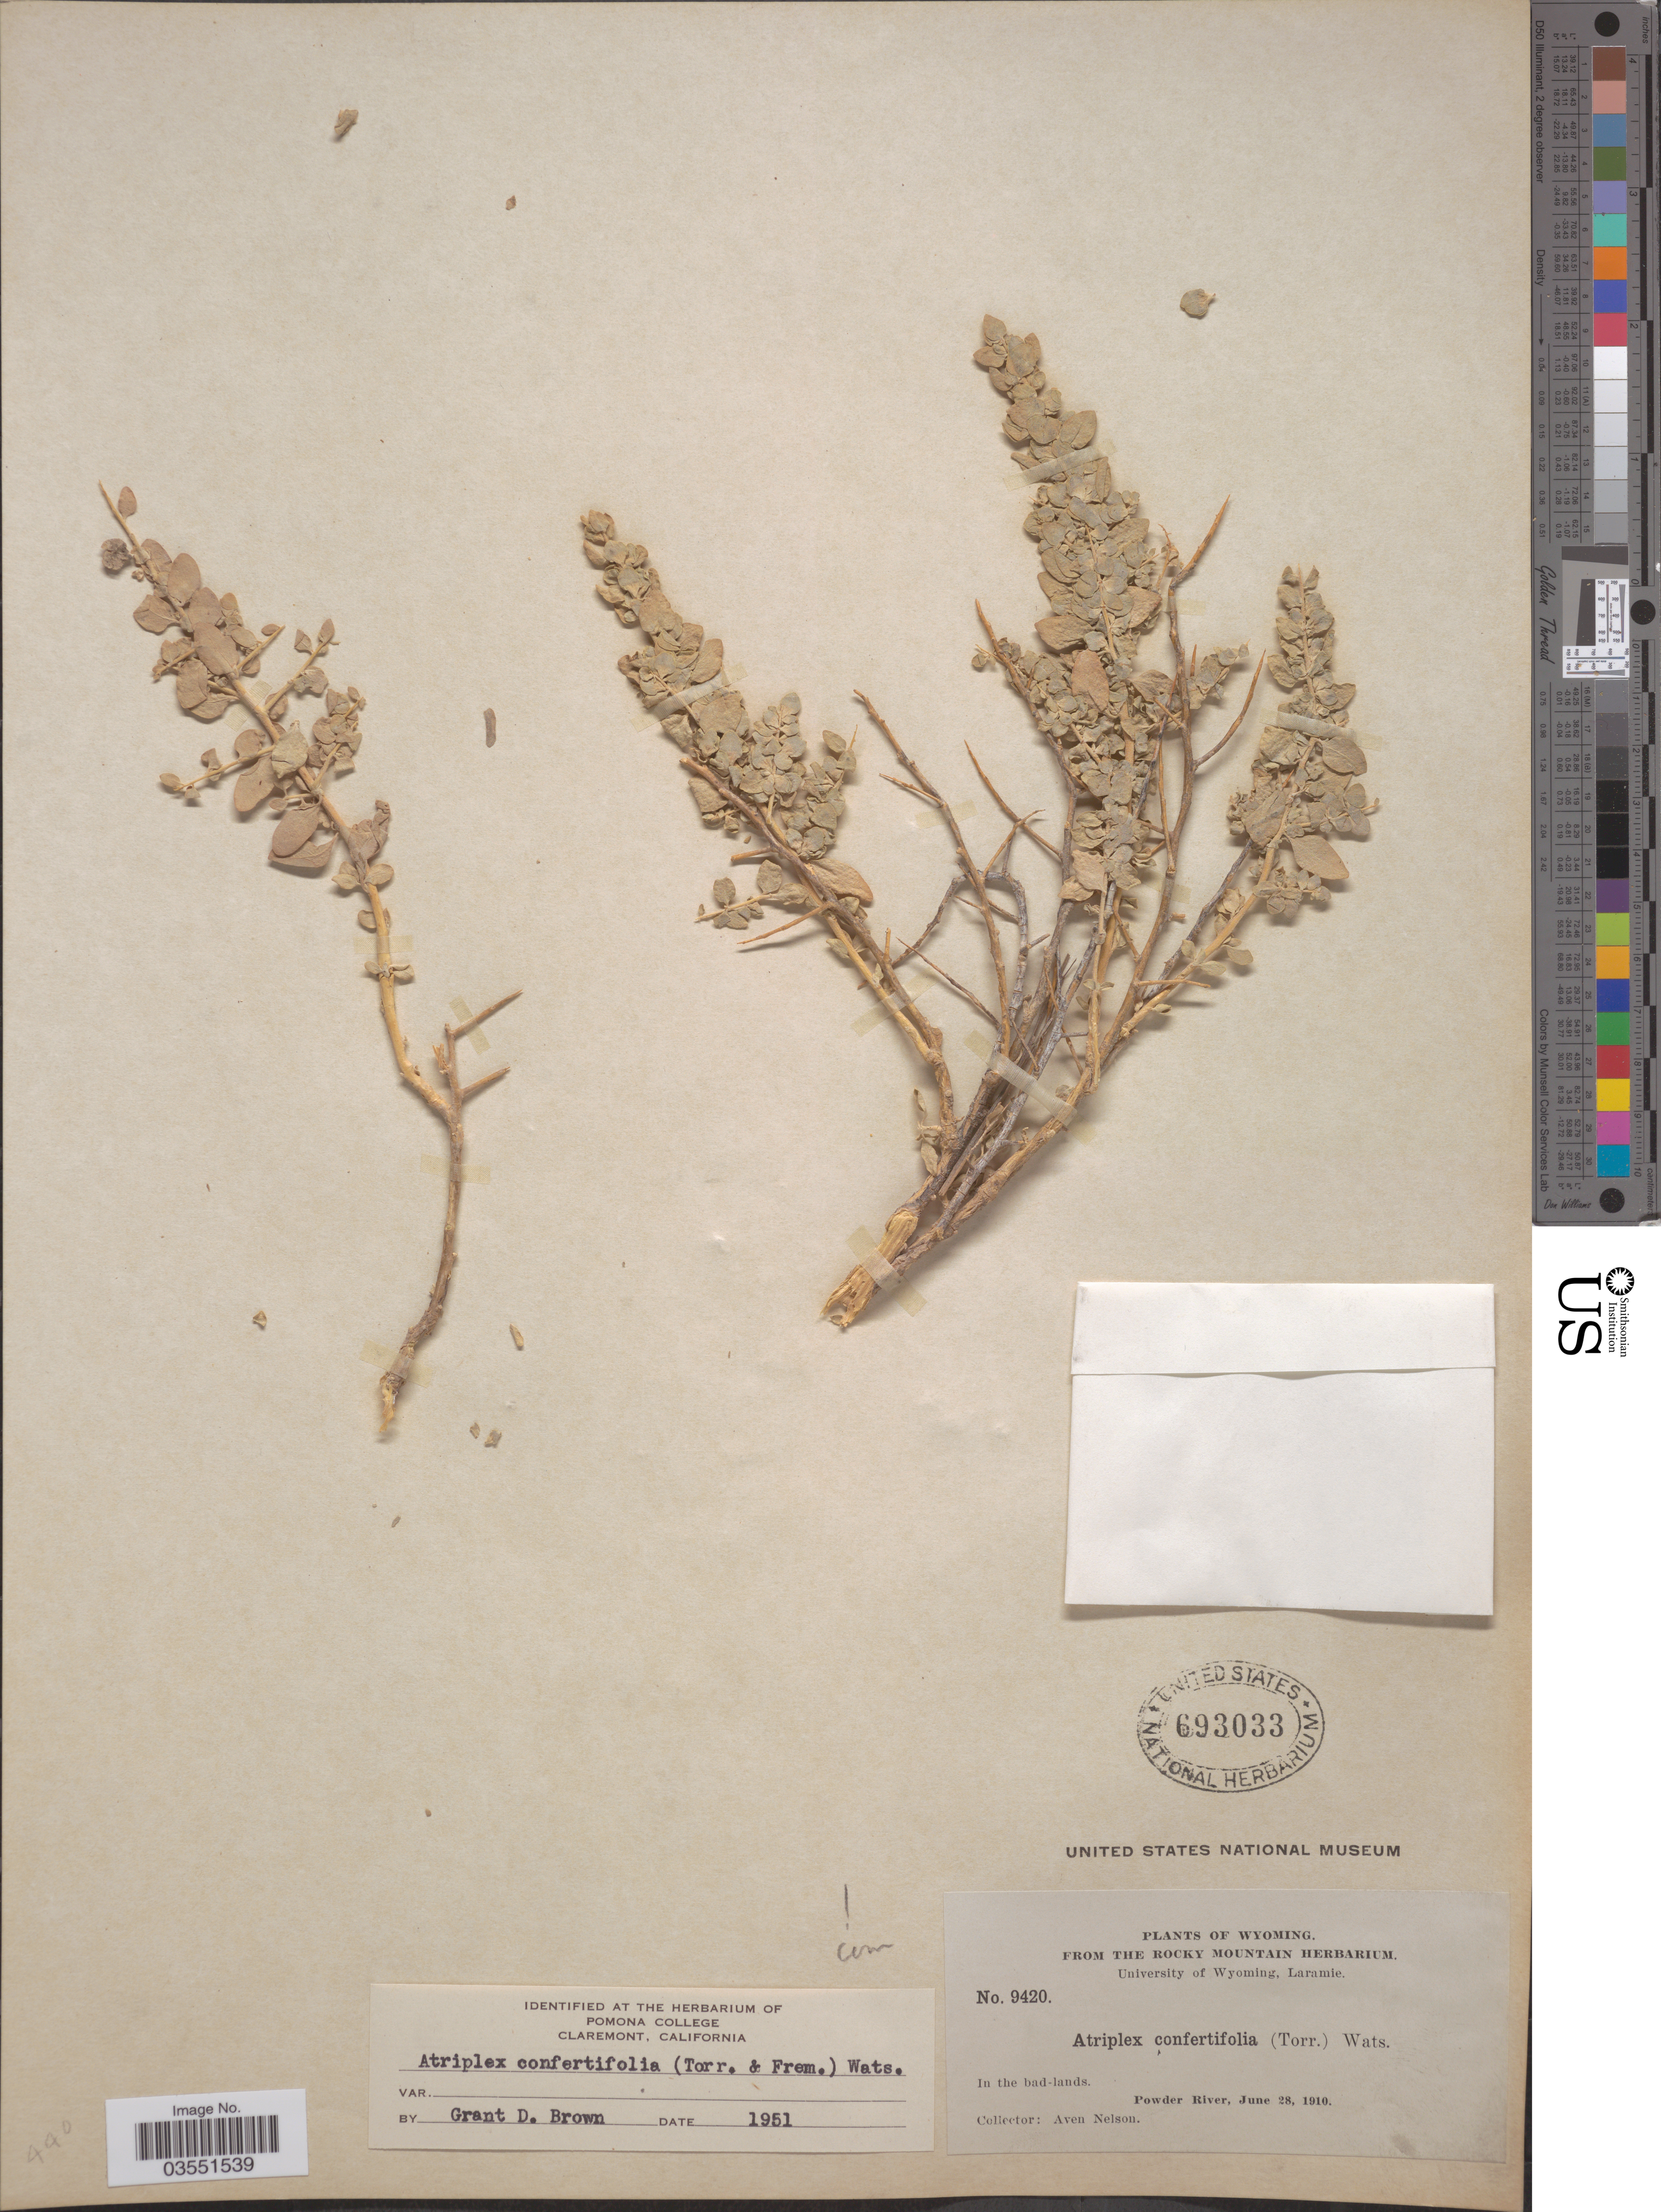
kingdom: Plantae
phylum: Tracheophyta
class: Magnoliopsida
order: Caryophyllales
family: Amaranthaceae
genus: Atriplex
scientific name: Atriplex confertifolia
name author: (Torr. & Frém.) S. Watson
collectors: A. Nelson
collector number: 9420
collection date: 1910-06-28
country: United States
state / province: Wyoming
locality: In the bad-lands. Powder River.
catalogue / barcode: US 693033